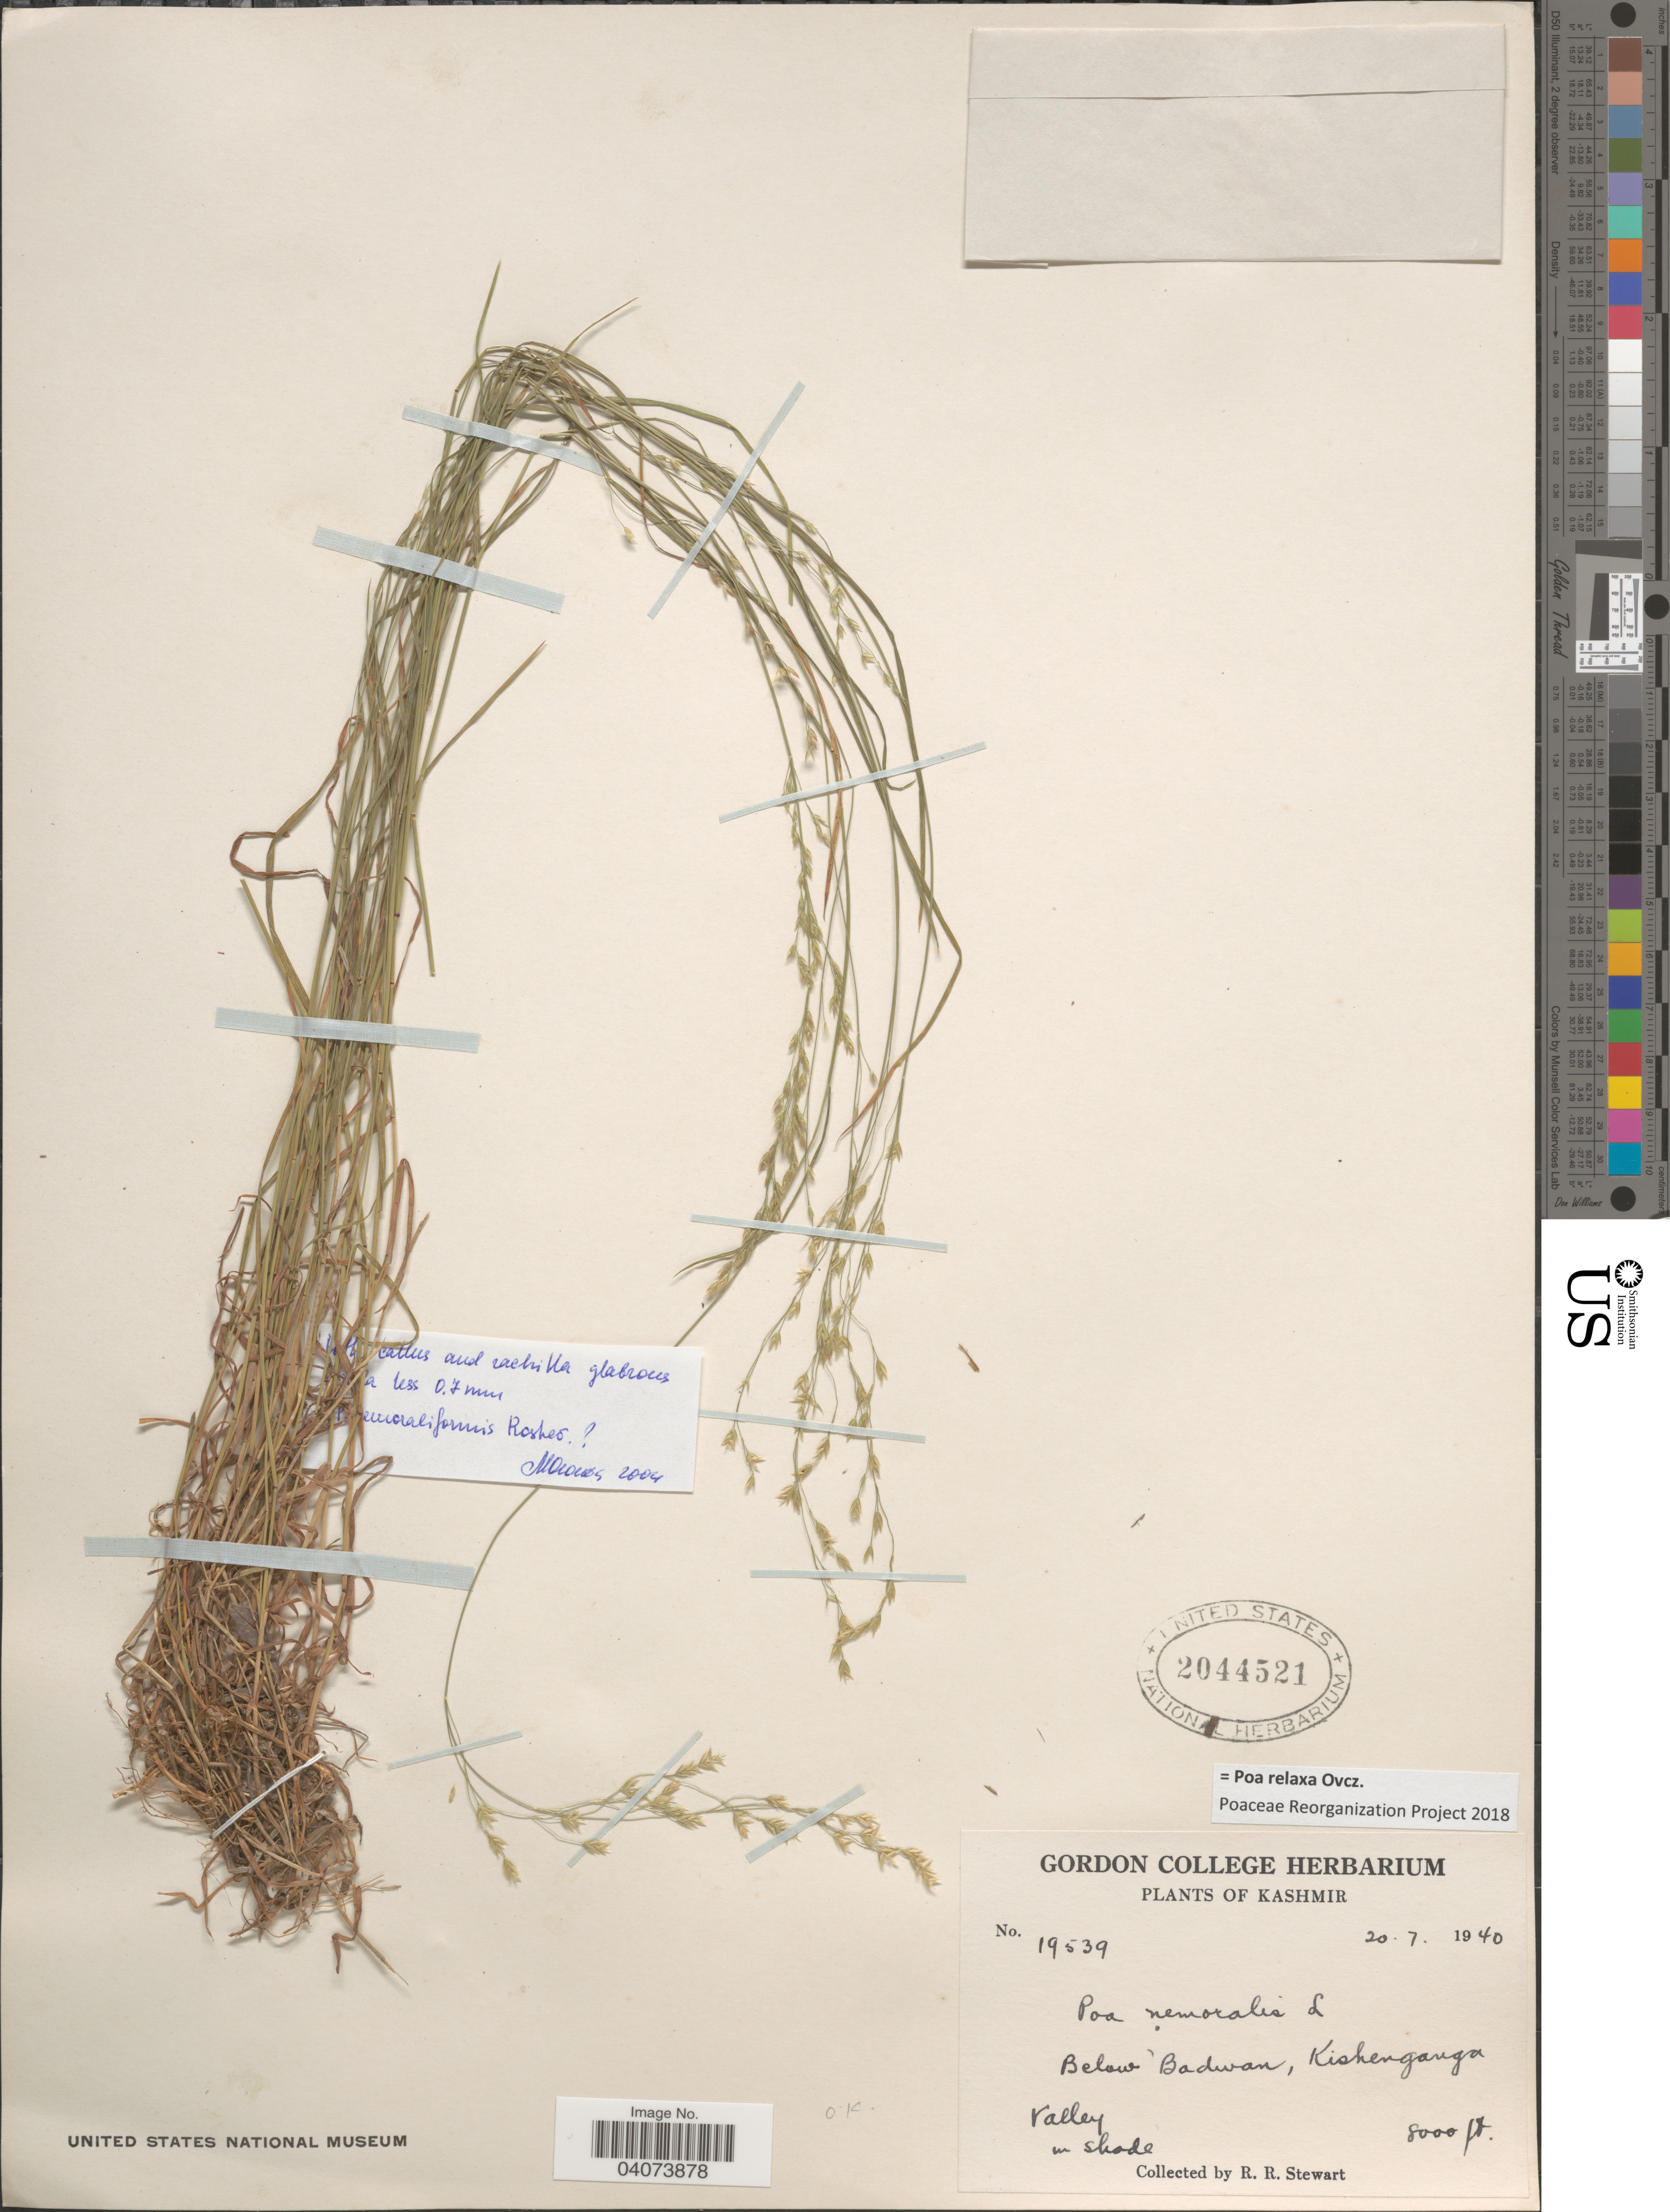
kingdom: Plantae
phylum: Tracheophyta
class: Liliopsida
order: Poales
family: Poaceae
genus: Poa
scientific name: Poa relaxa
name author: Ovcz.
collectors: R. Stewart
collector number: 19539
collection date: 1940-07-20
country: India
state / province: Jammu and Kashmir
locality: Kashmir. Below Badwan, Kishenganga Valley.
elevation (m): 2438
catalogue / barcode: US 2044521